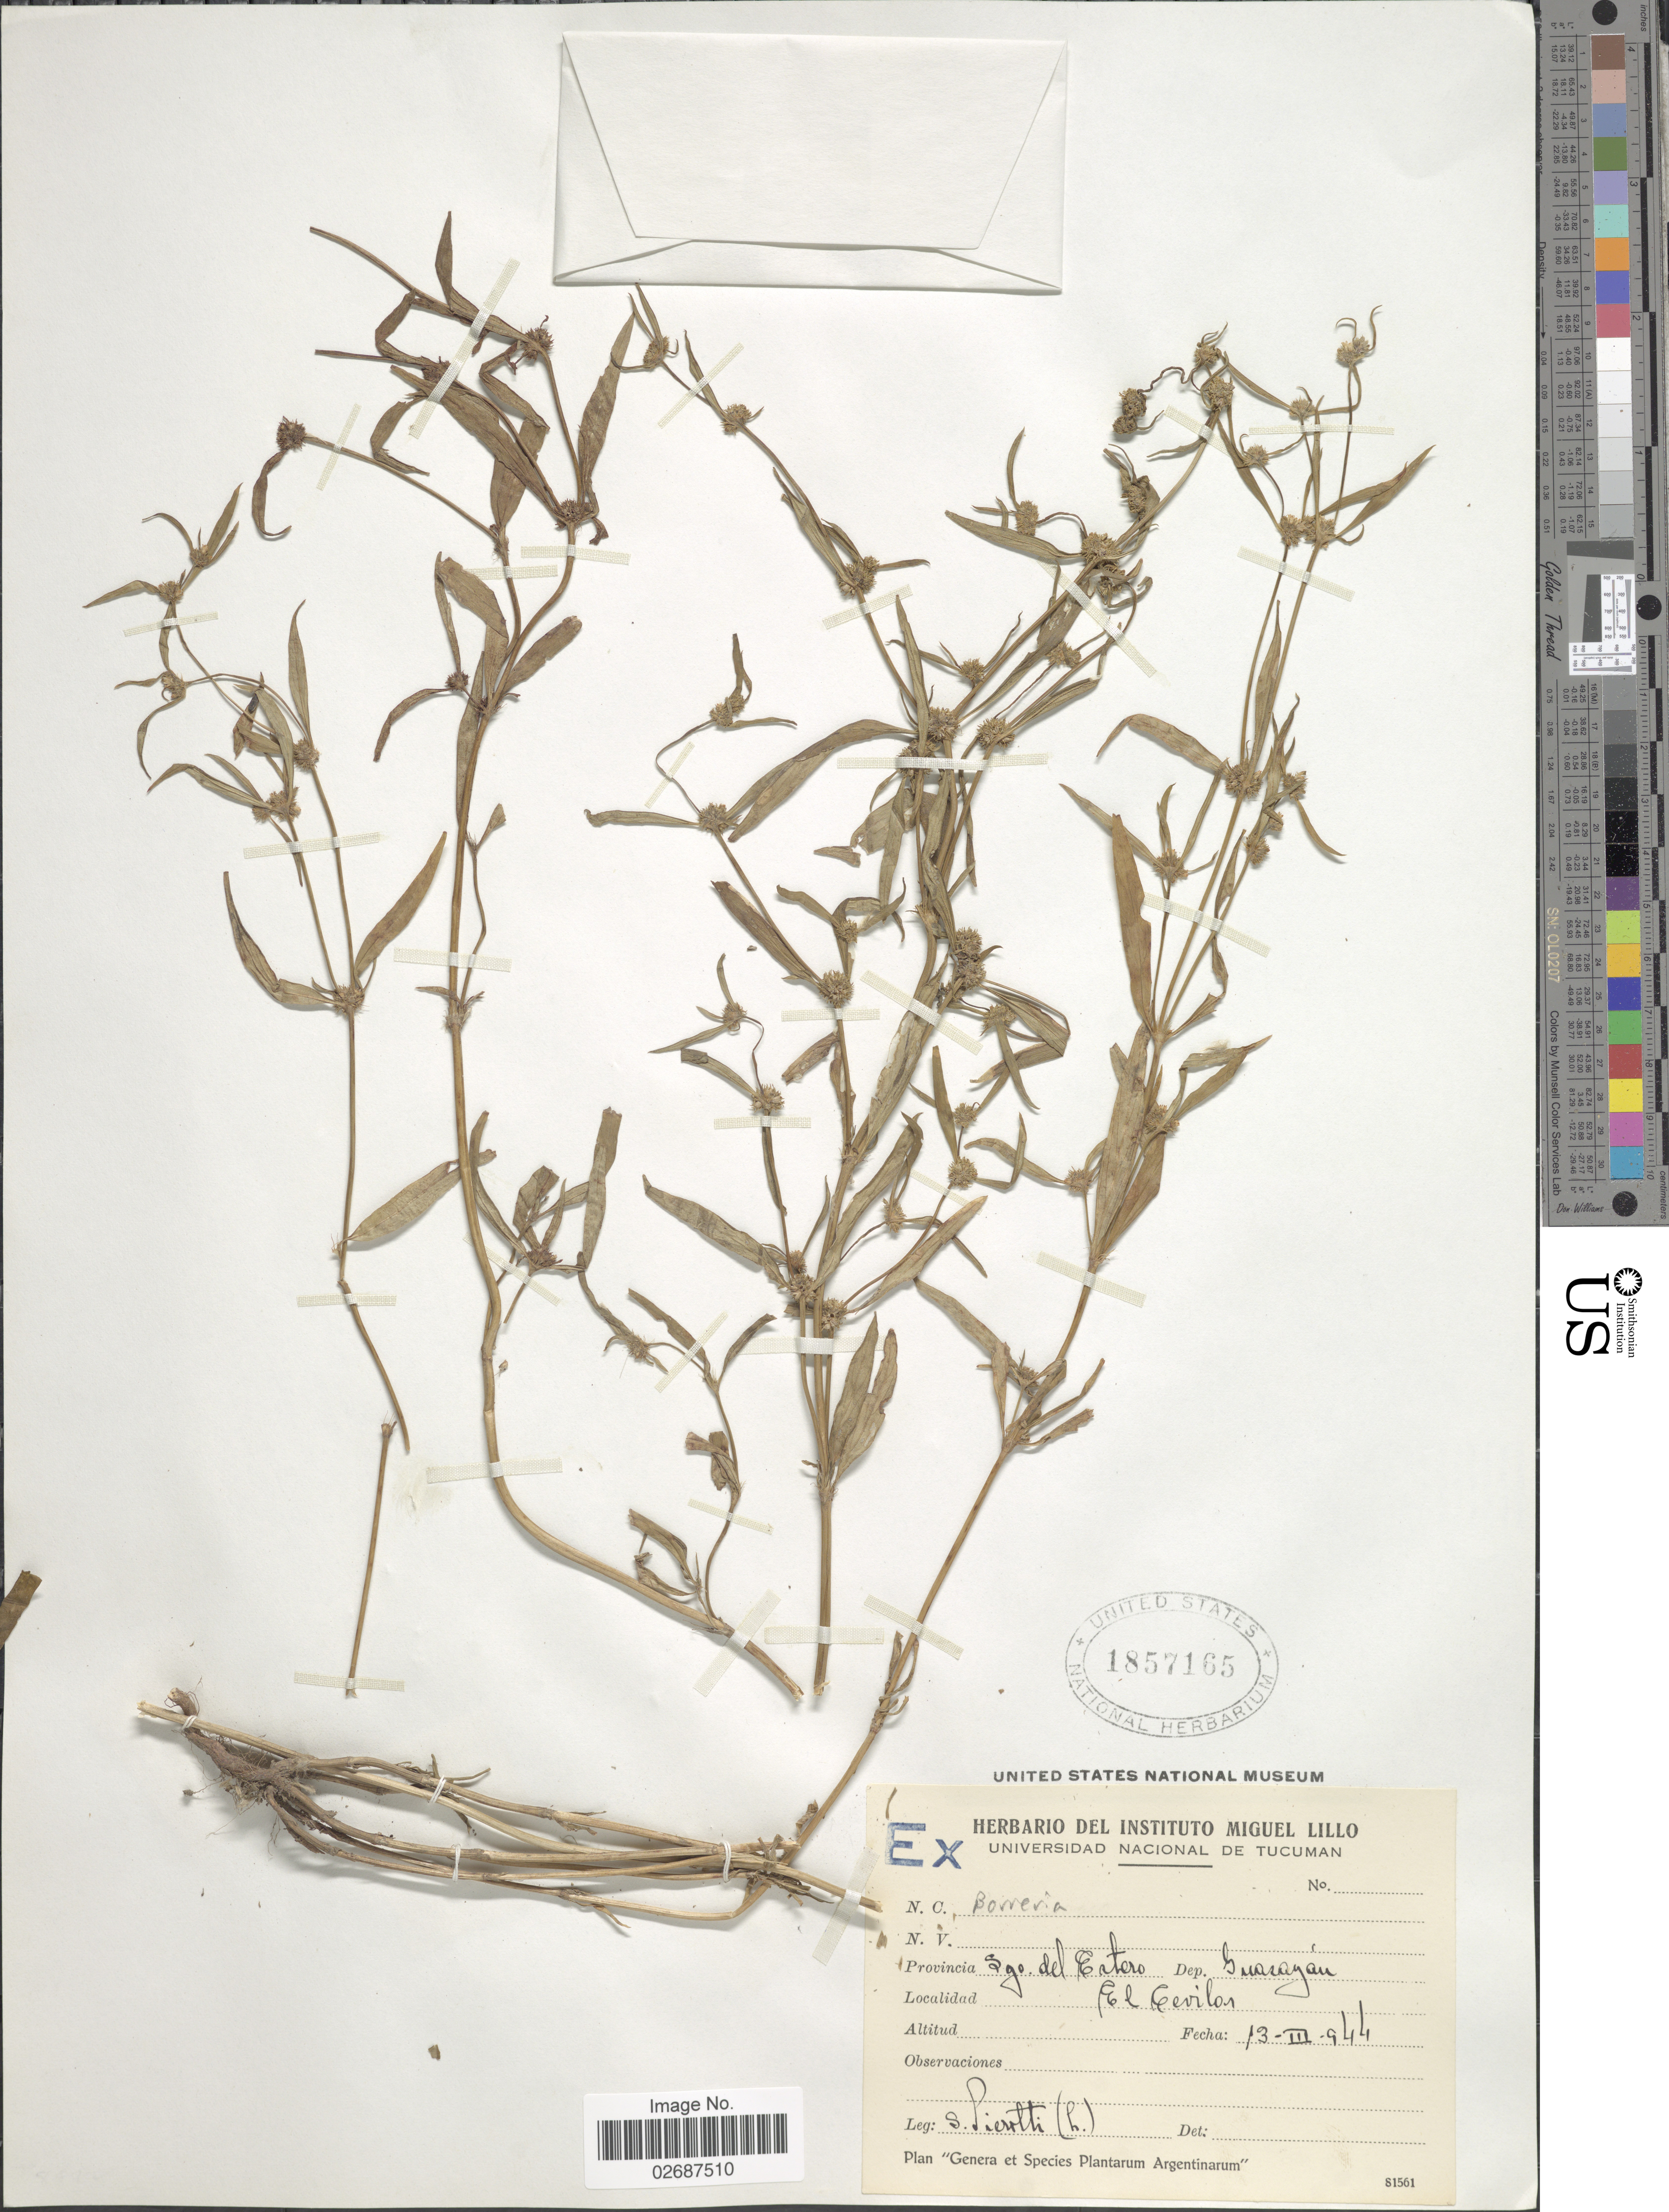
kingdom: Plantae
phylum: Tracheophyta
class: Magnoliopsida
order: Gentianales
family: Rubiaceae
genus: Spermacoce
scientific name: Spermacoce sp.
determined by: Florentin, Mariela Nunez, (CTES), Instituto de Botanica del Nordeste (ARGENTINA)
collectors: S. A. Pierotti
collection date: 1944-03-13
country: Argentina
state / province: Santiago del Estero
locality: Sgo. del Estero, Dep. Guasayan, El Cerilos.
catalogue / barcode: US 1857165